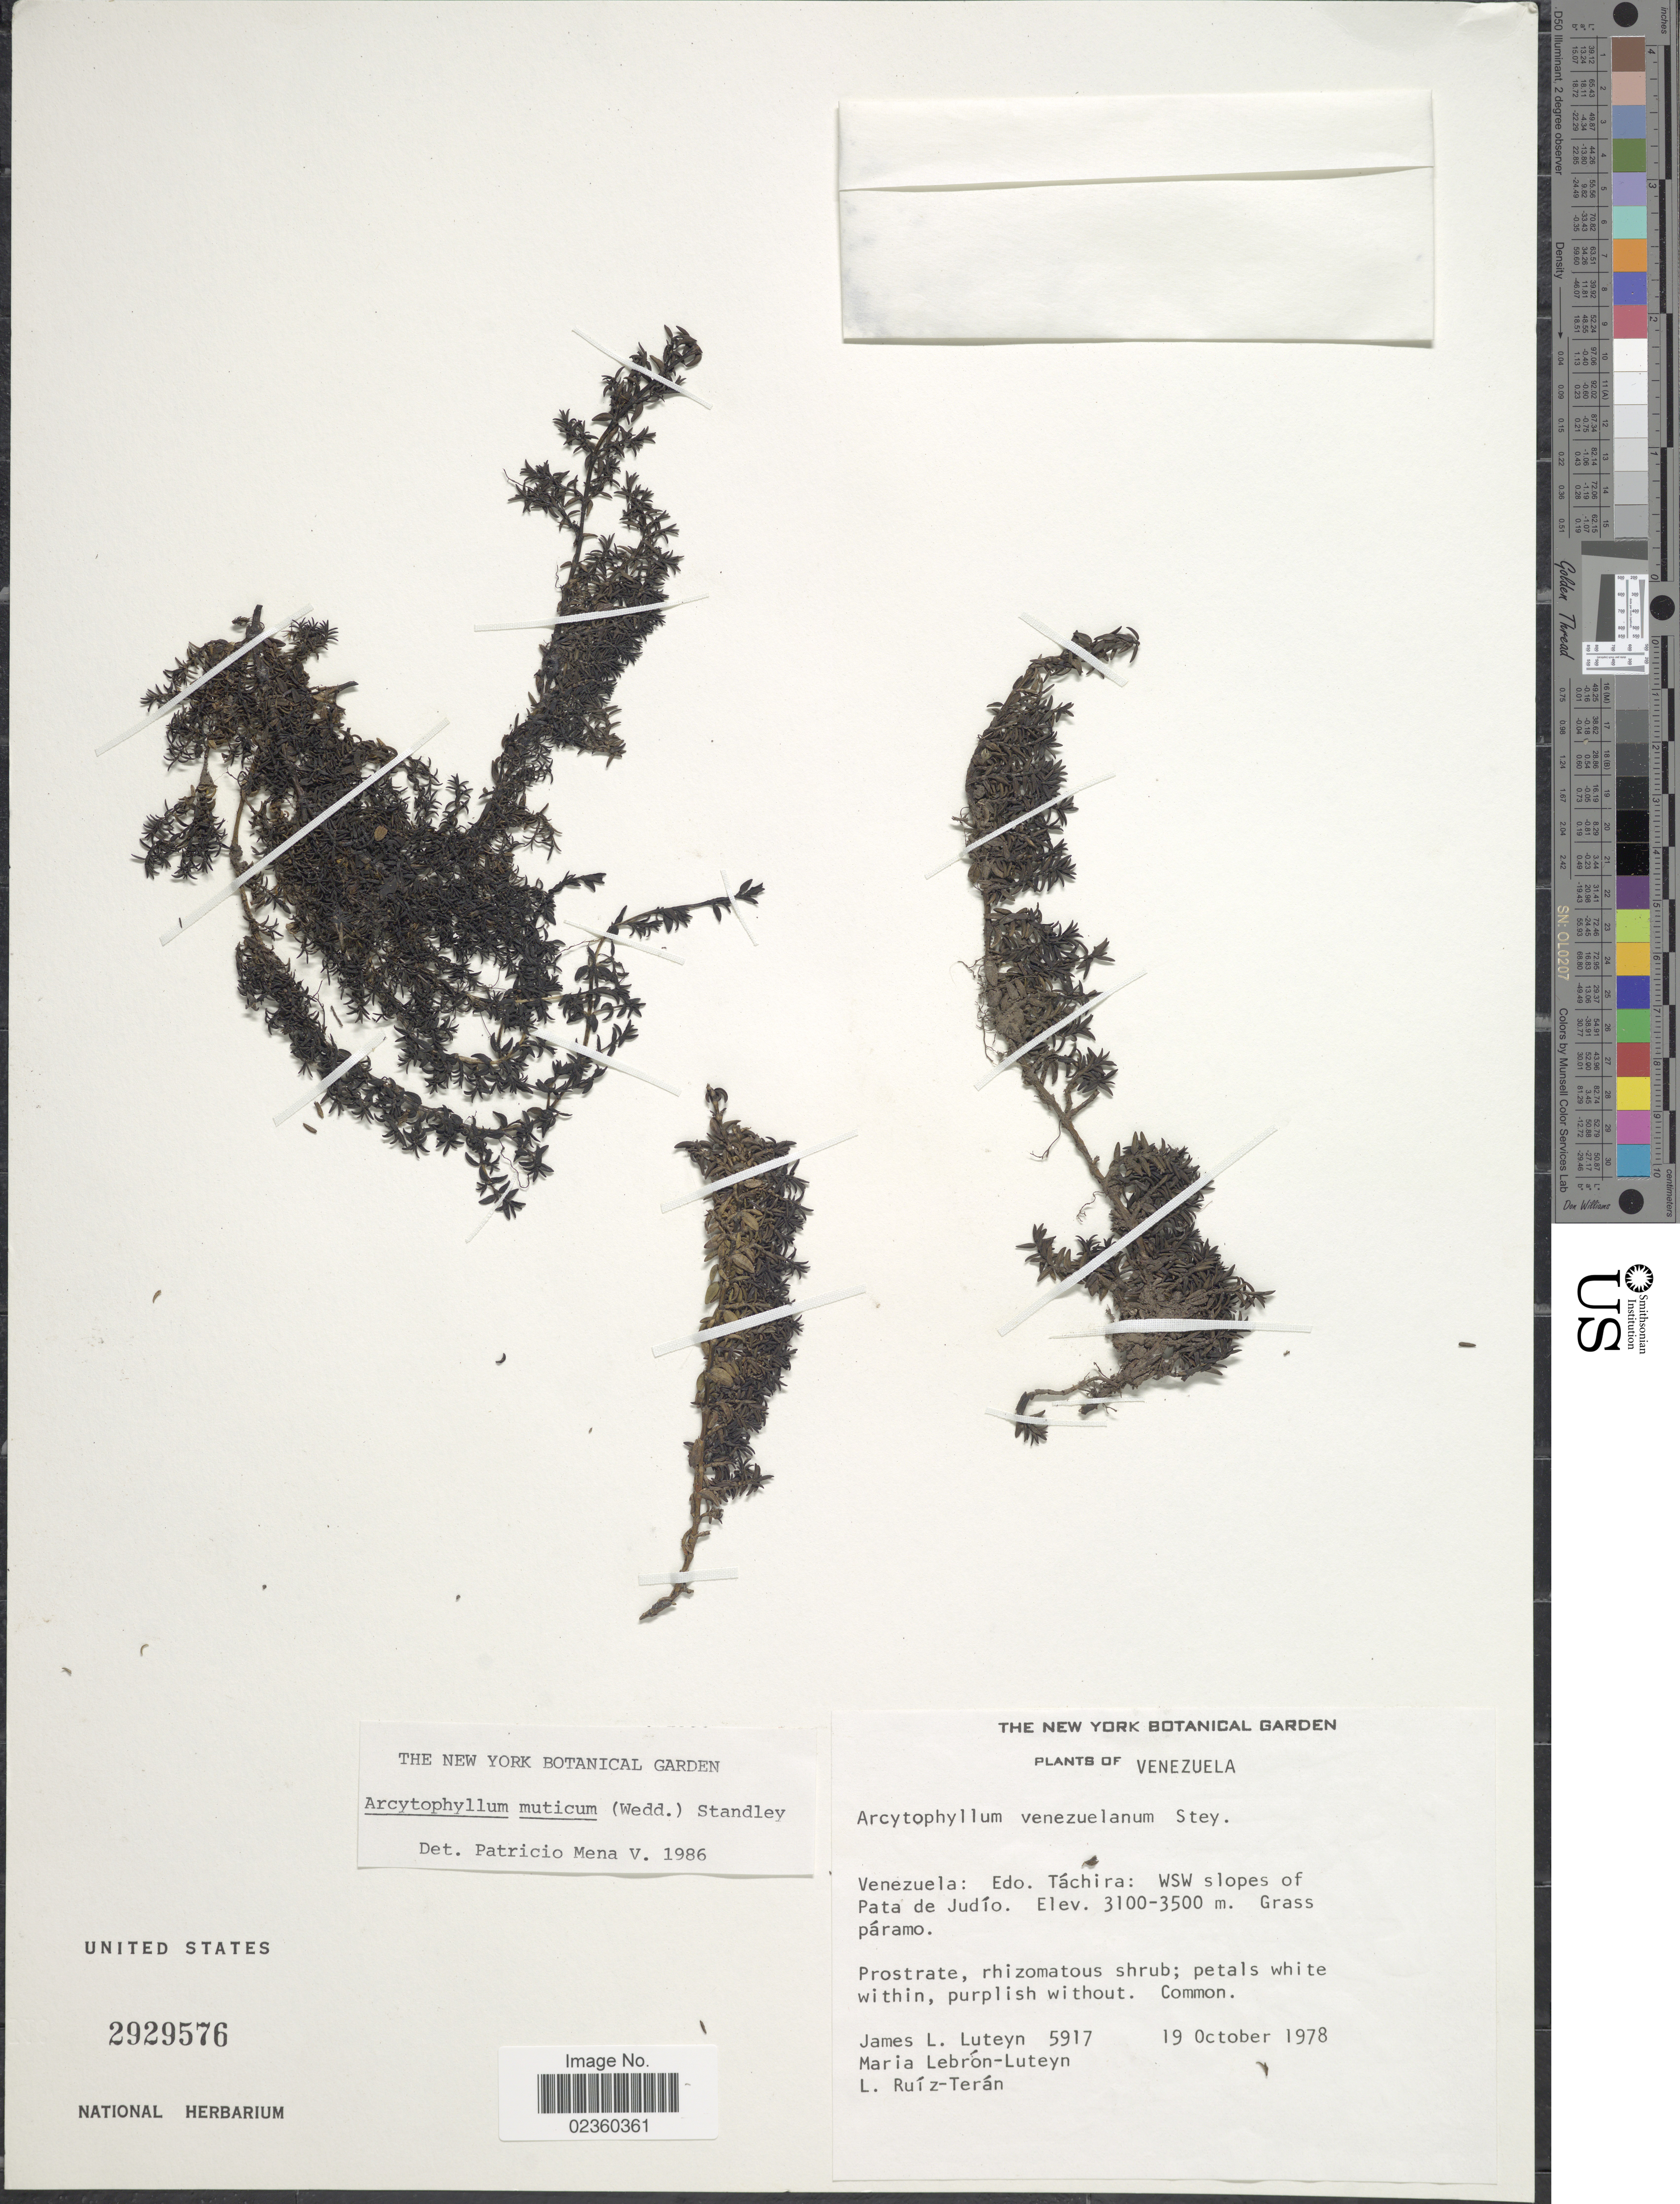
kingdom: Plantae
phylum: Tracheophyta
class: Magnoliopsida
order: Gentianales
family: Rubiaceae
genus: Arcytophyllum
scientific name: Arcytophyllum muticum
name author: (Wedd.) Standl.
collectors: J. L. Luteyn, M. L. Lebrón-Luteyn & L. E. Ruíz-Terán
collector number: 5917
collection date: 1978-10-19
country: Venezuela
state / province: Tachira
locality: Edo Táchira: WSW slopes of Pata de Judío.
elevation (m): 3100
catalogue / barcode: US 2929576